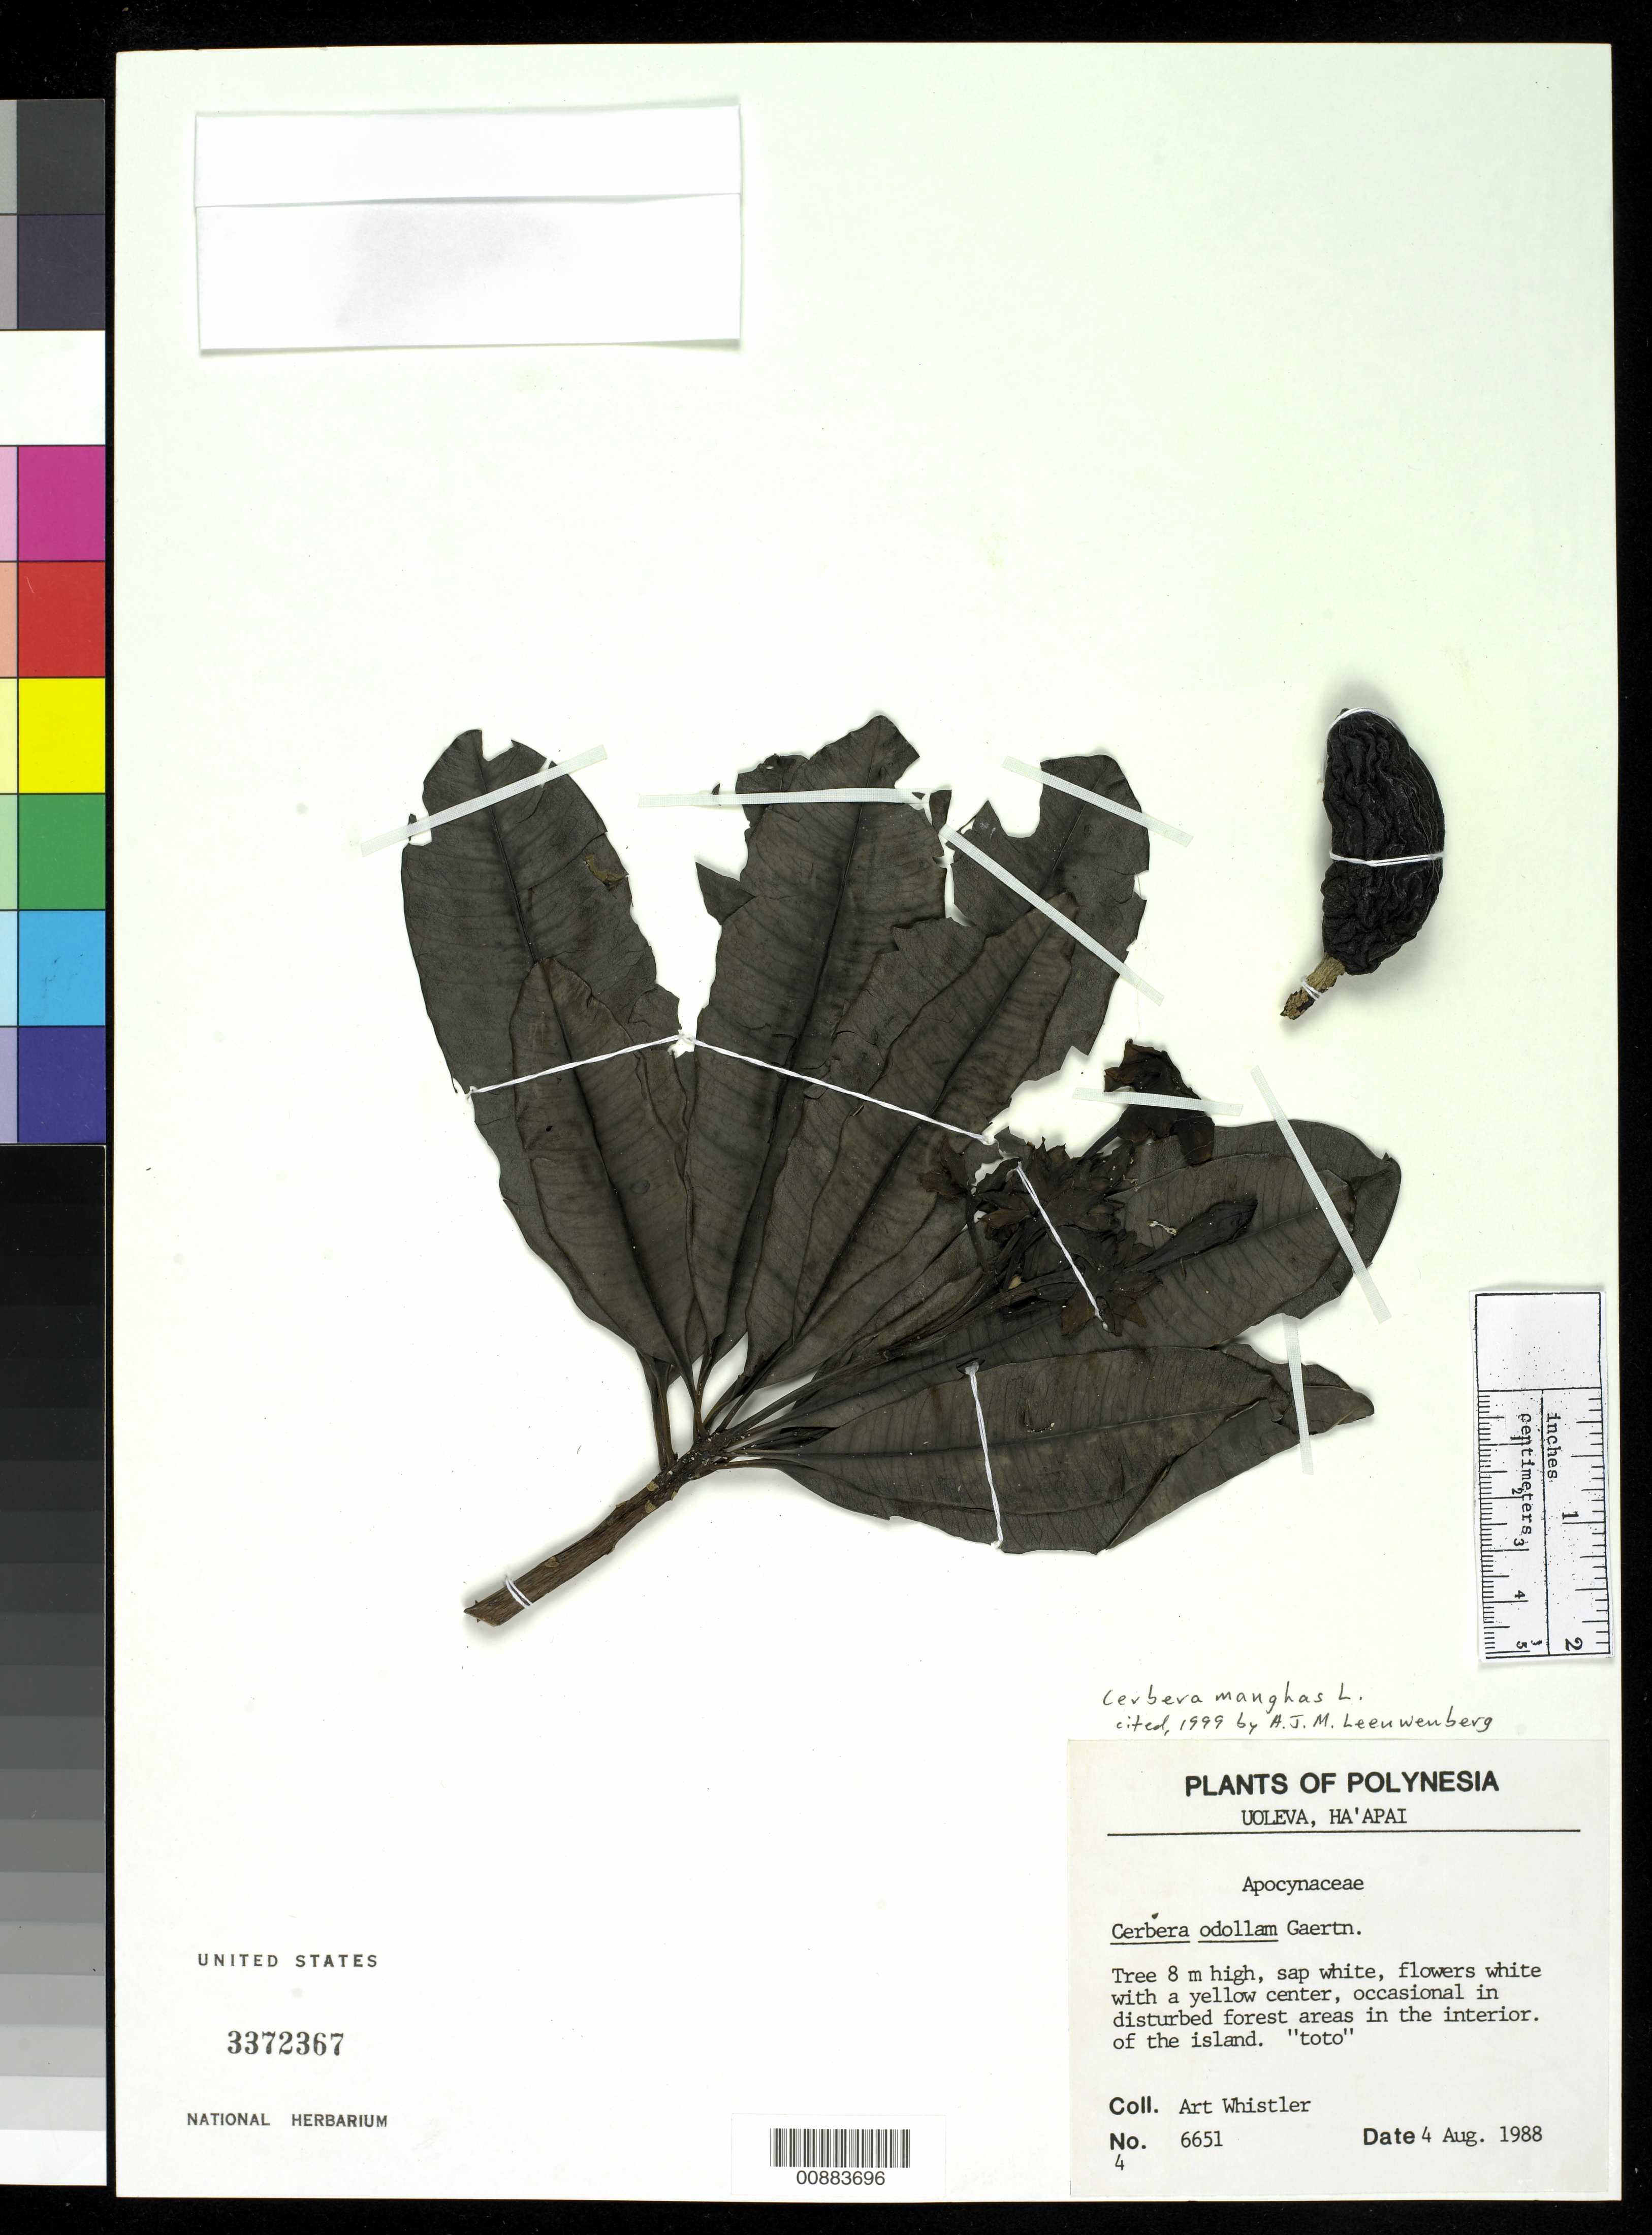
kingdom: Plantae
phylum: Tracheophyta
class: Magnoliopsida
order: Gentianales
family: Apocynaceae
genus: Cerbera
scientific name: Cerbera manghas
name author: L.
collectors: A. Whistler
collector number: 6651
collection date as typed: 04 Aug 1988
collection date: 1988-08-04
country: Tonga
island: Uoleva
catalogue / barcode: US 3372367